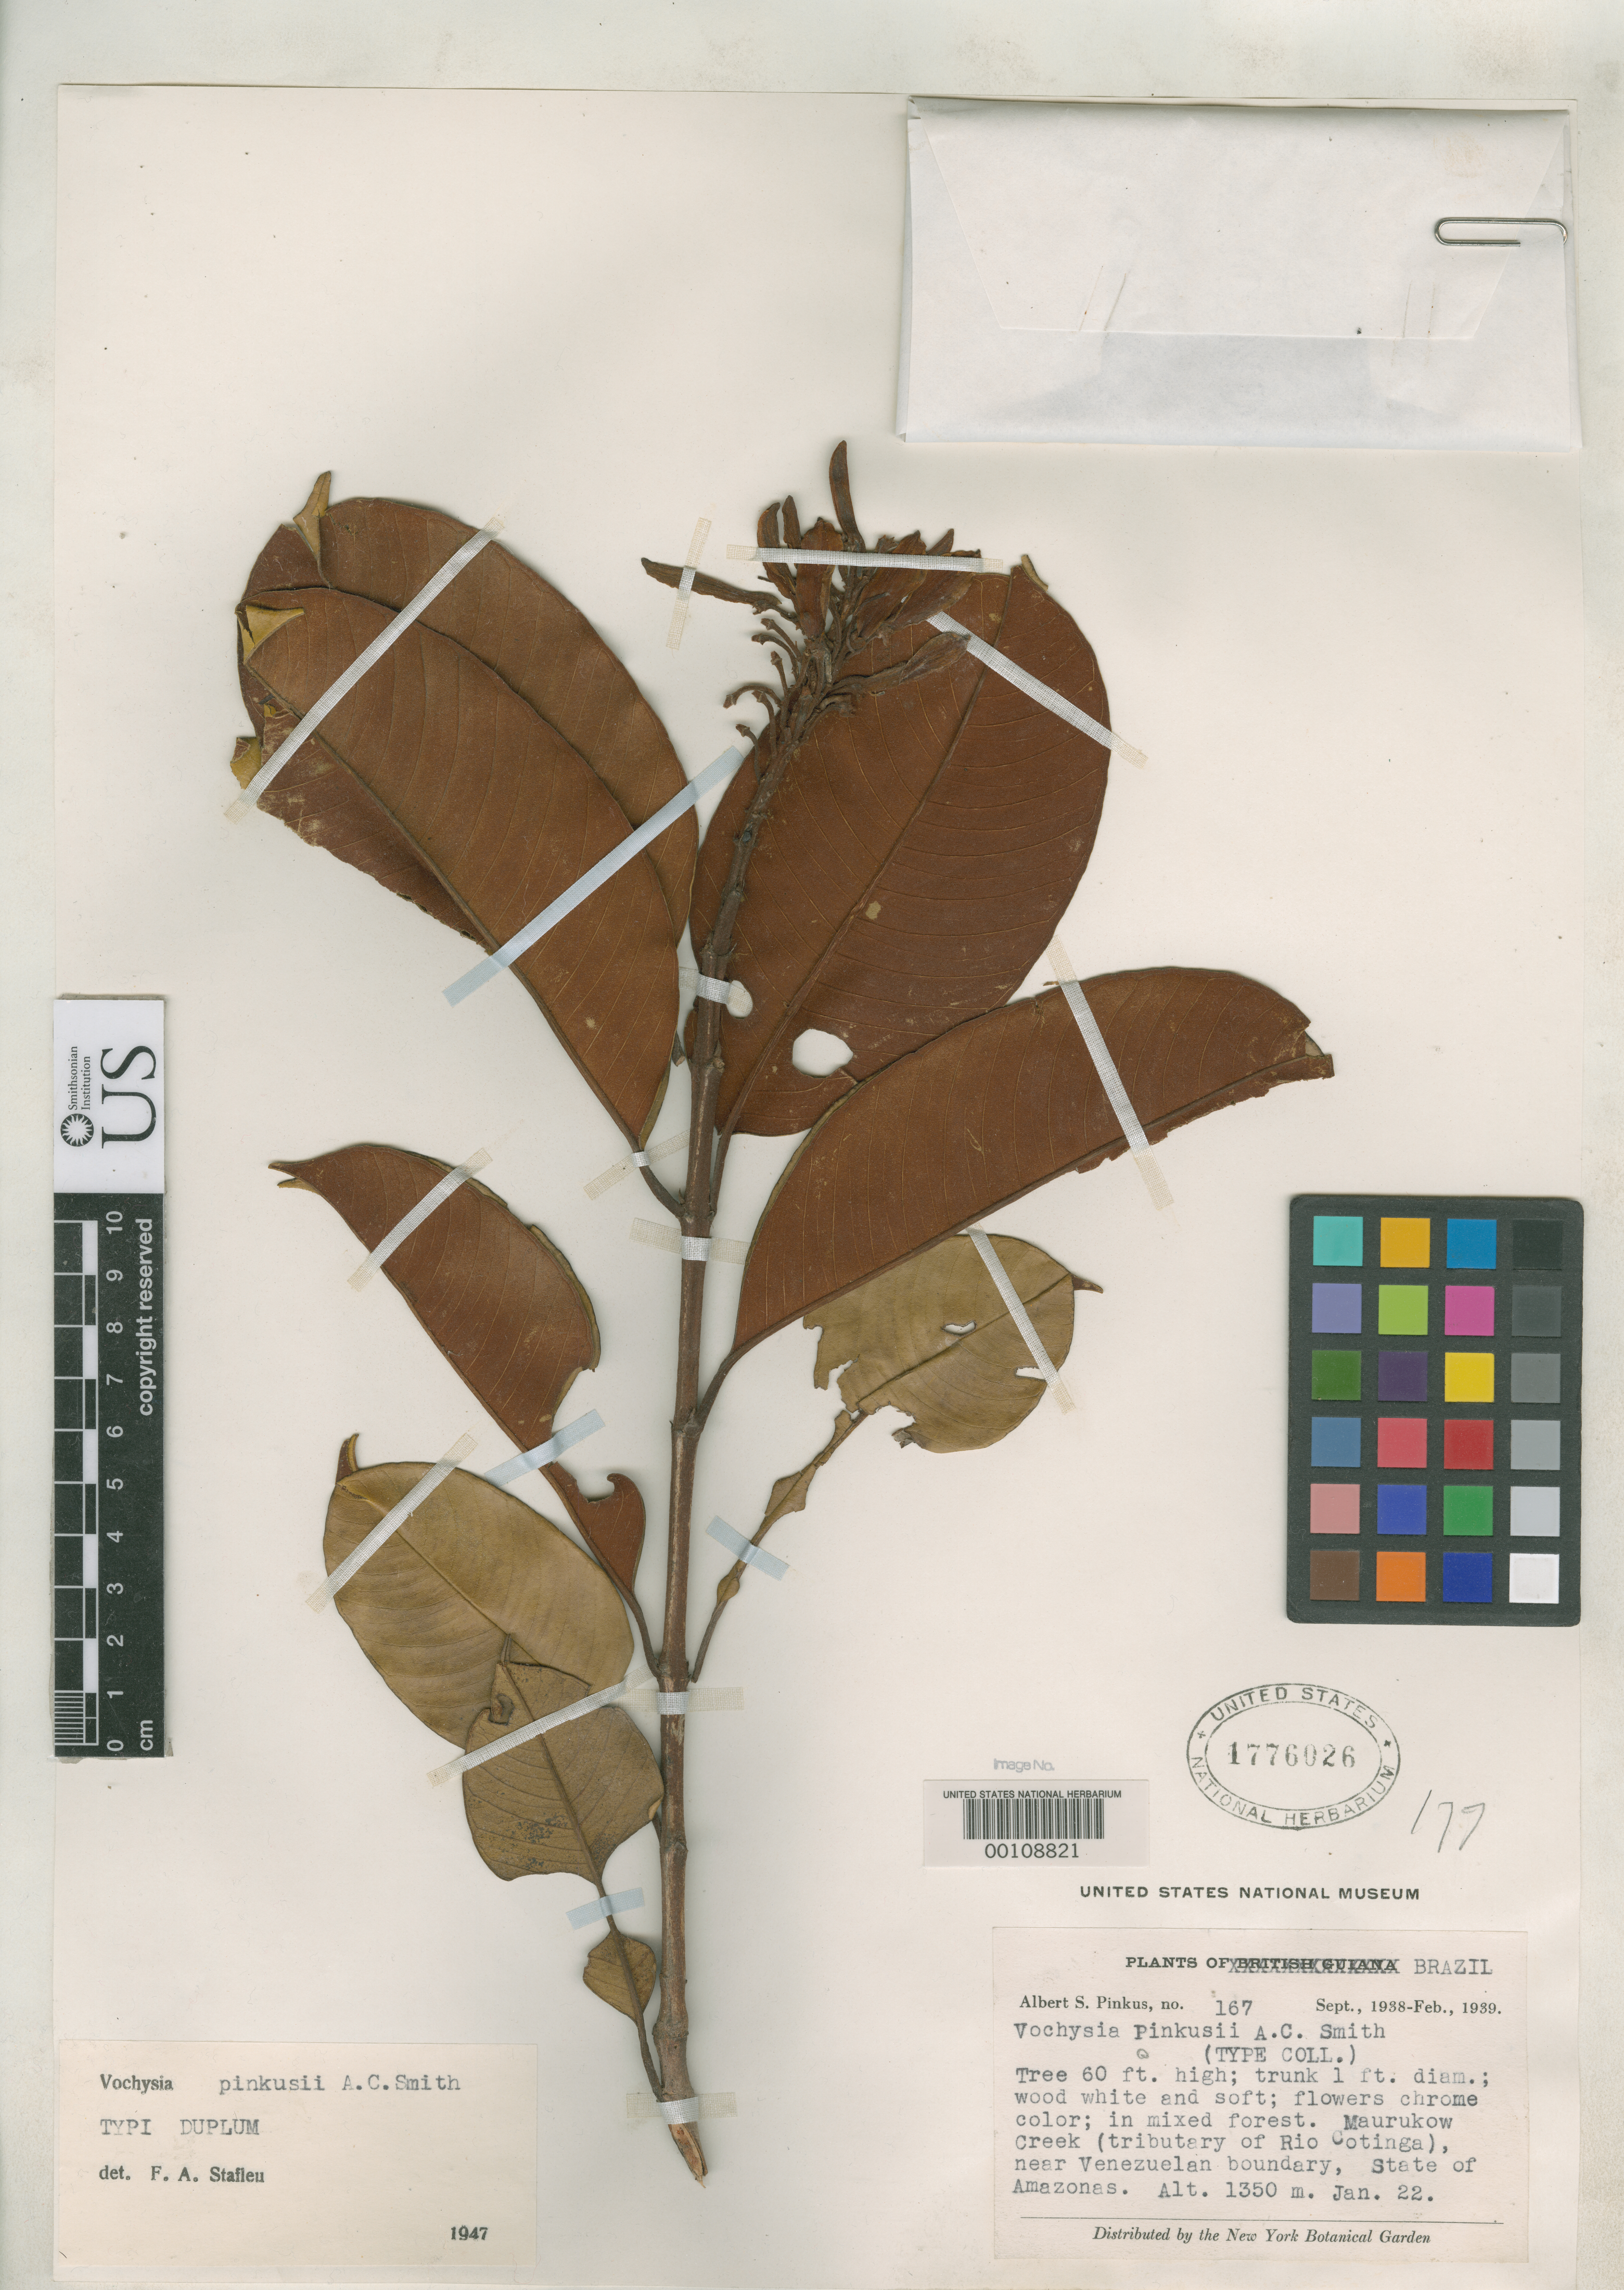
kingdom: Plantae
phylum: Tracheophyta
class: Magnoliopsida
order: Myrtales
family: Vochysiaceae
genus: Vochysia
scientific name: Vochysia pinkusii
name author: A.C. Sm.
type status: Isotype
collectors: A. Pinkus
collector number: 167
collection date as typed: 22 Jan 1939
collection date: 1939-01-22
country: Brazil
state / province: Amazonas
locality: Maurakow Creek of Rio Cotinga.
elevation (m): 1350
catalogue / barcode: US 1776026